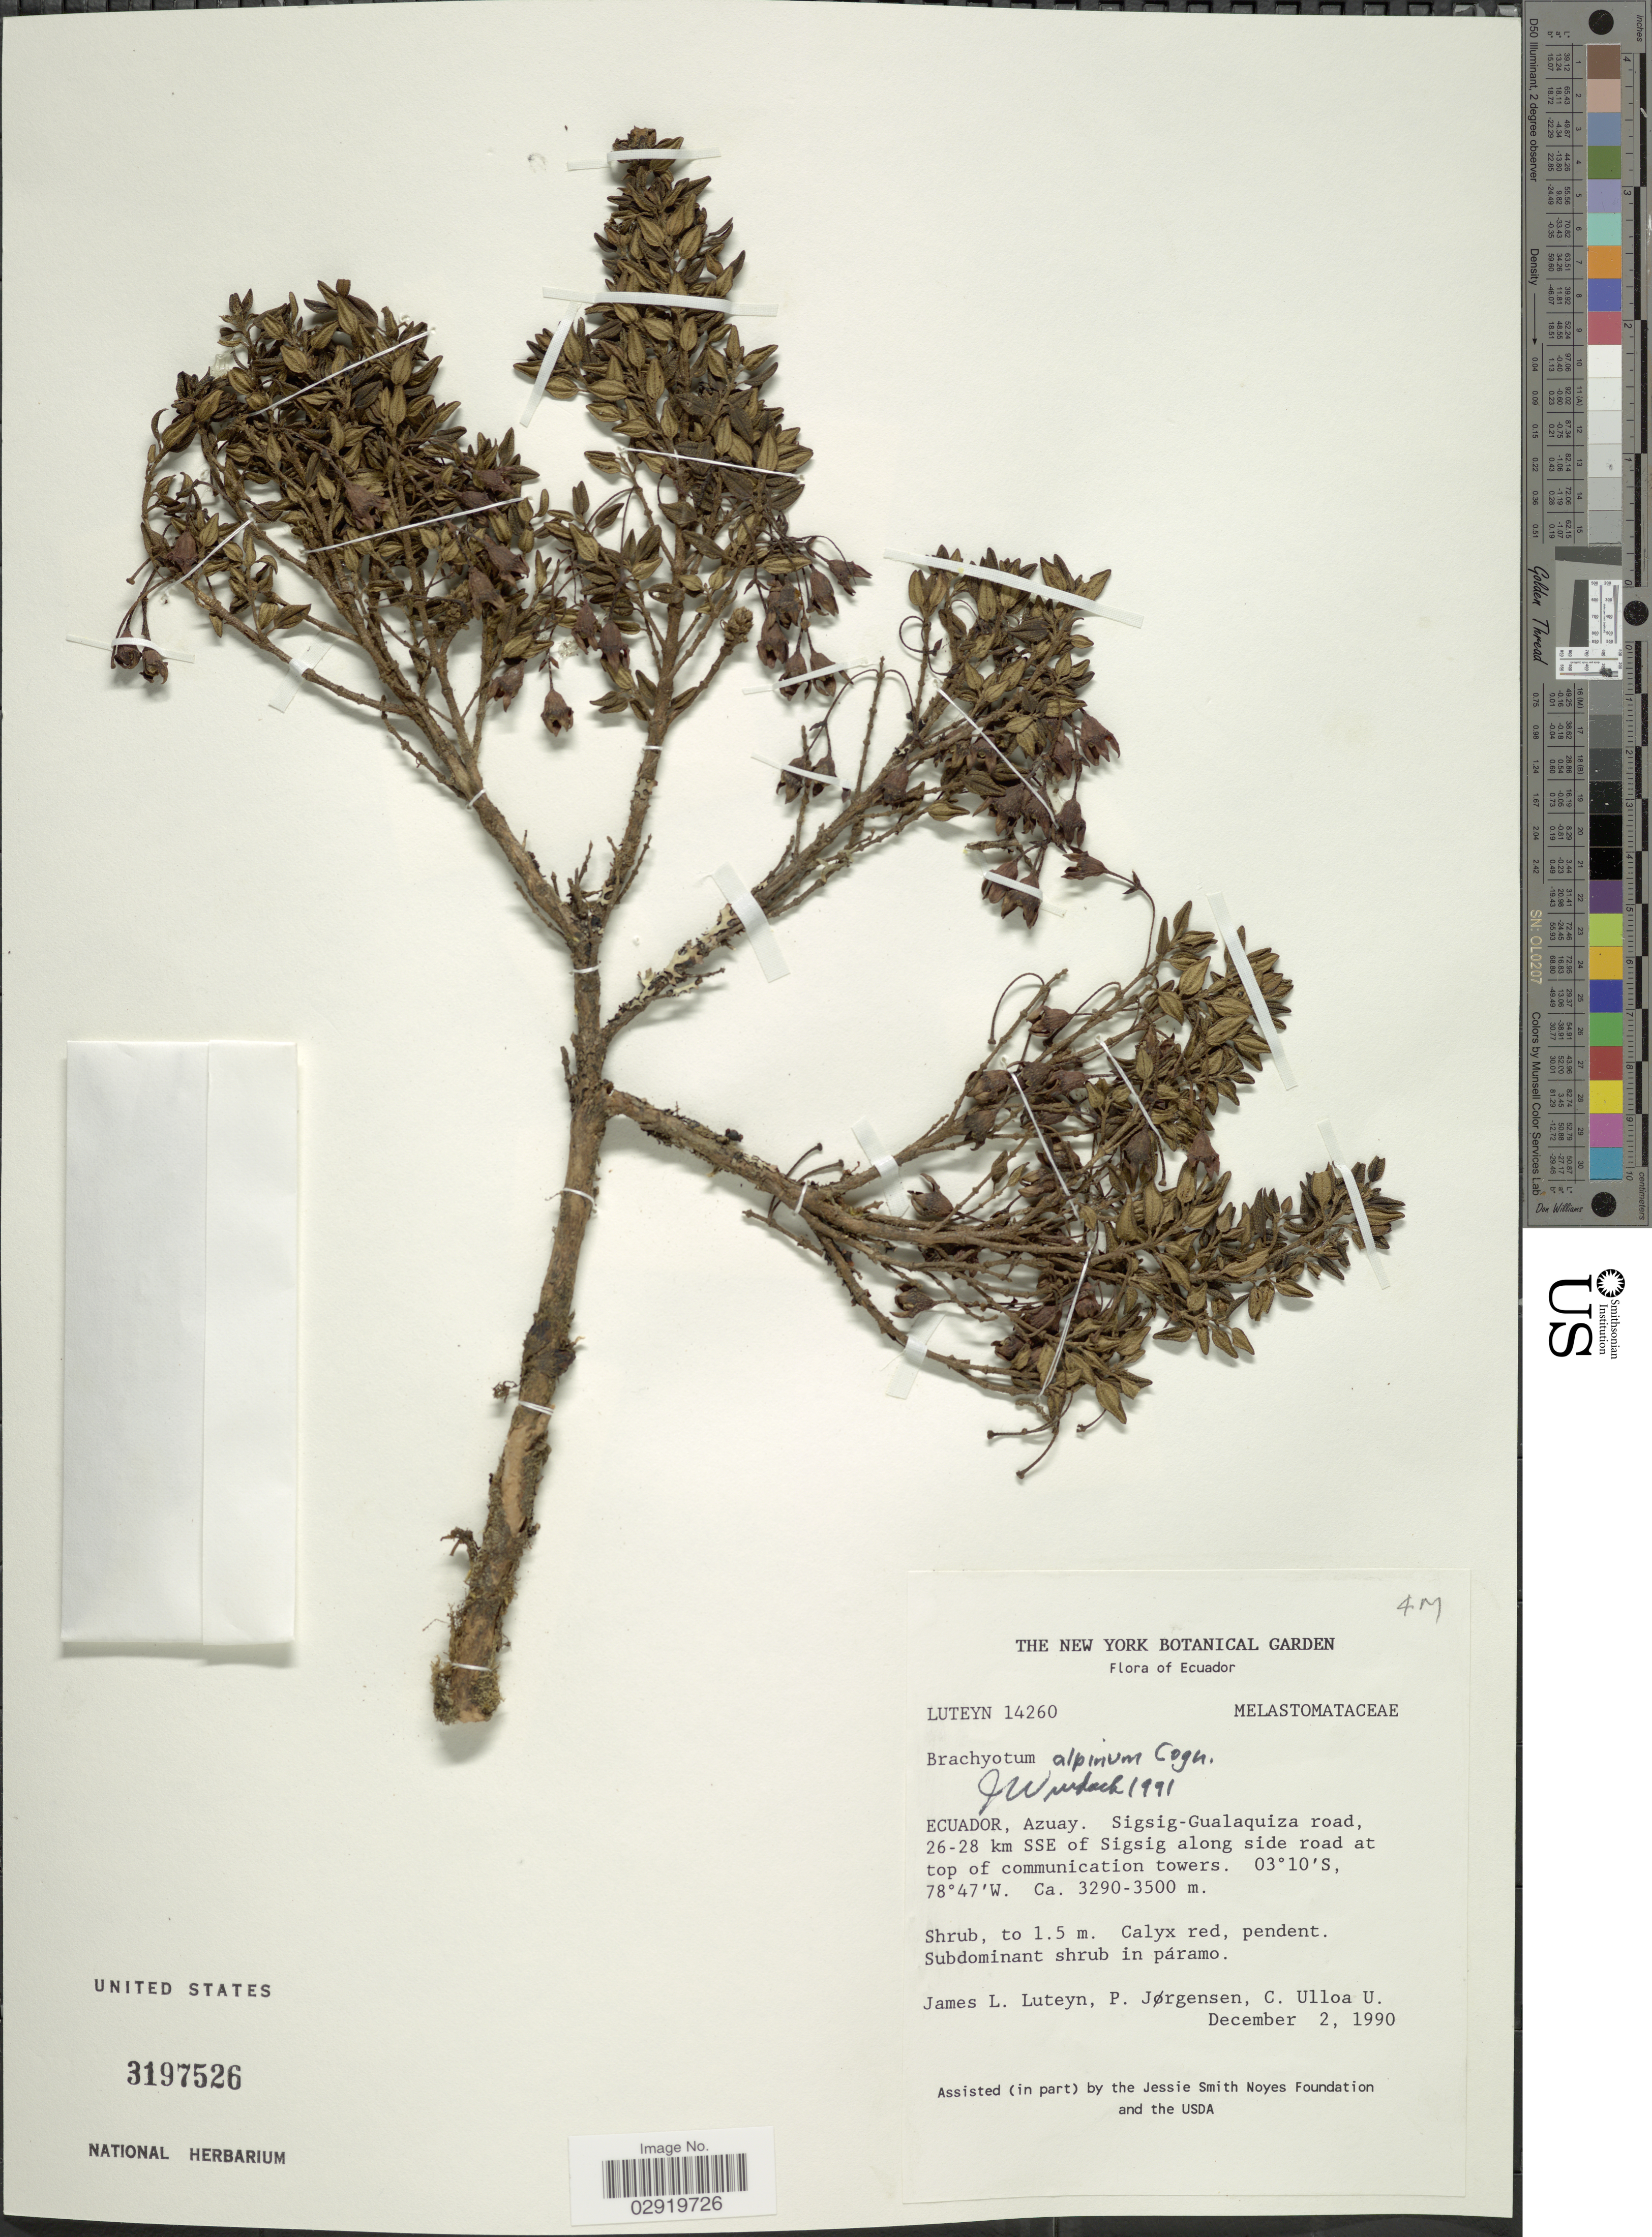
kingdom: Plantae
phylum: Tracheophyta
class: Magnoliopsida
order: Myrtales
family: Melastomataceae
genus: Brachyotum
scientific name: Brachyotum alpinum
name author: Cogn. in A. DC.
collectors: J. L. Luteyn, P. Jörgensen & C. Ulloa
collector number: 14260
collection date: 1990-12-02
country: Ecuador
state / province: Azuay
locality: Sigsig-Gualaquiza road, 26-28 km SSE of Sigsig along side road at top of communication towers.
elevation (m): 3290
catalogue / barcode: US 3197526